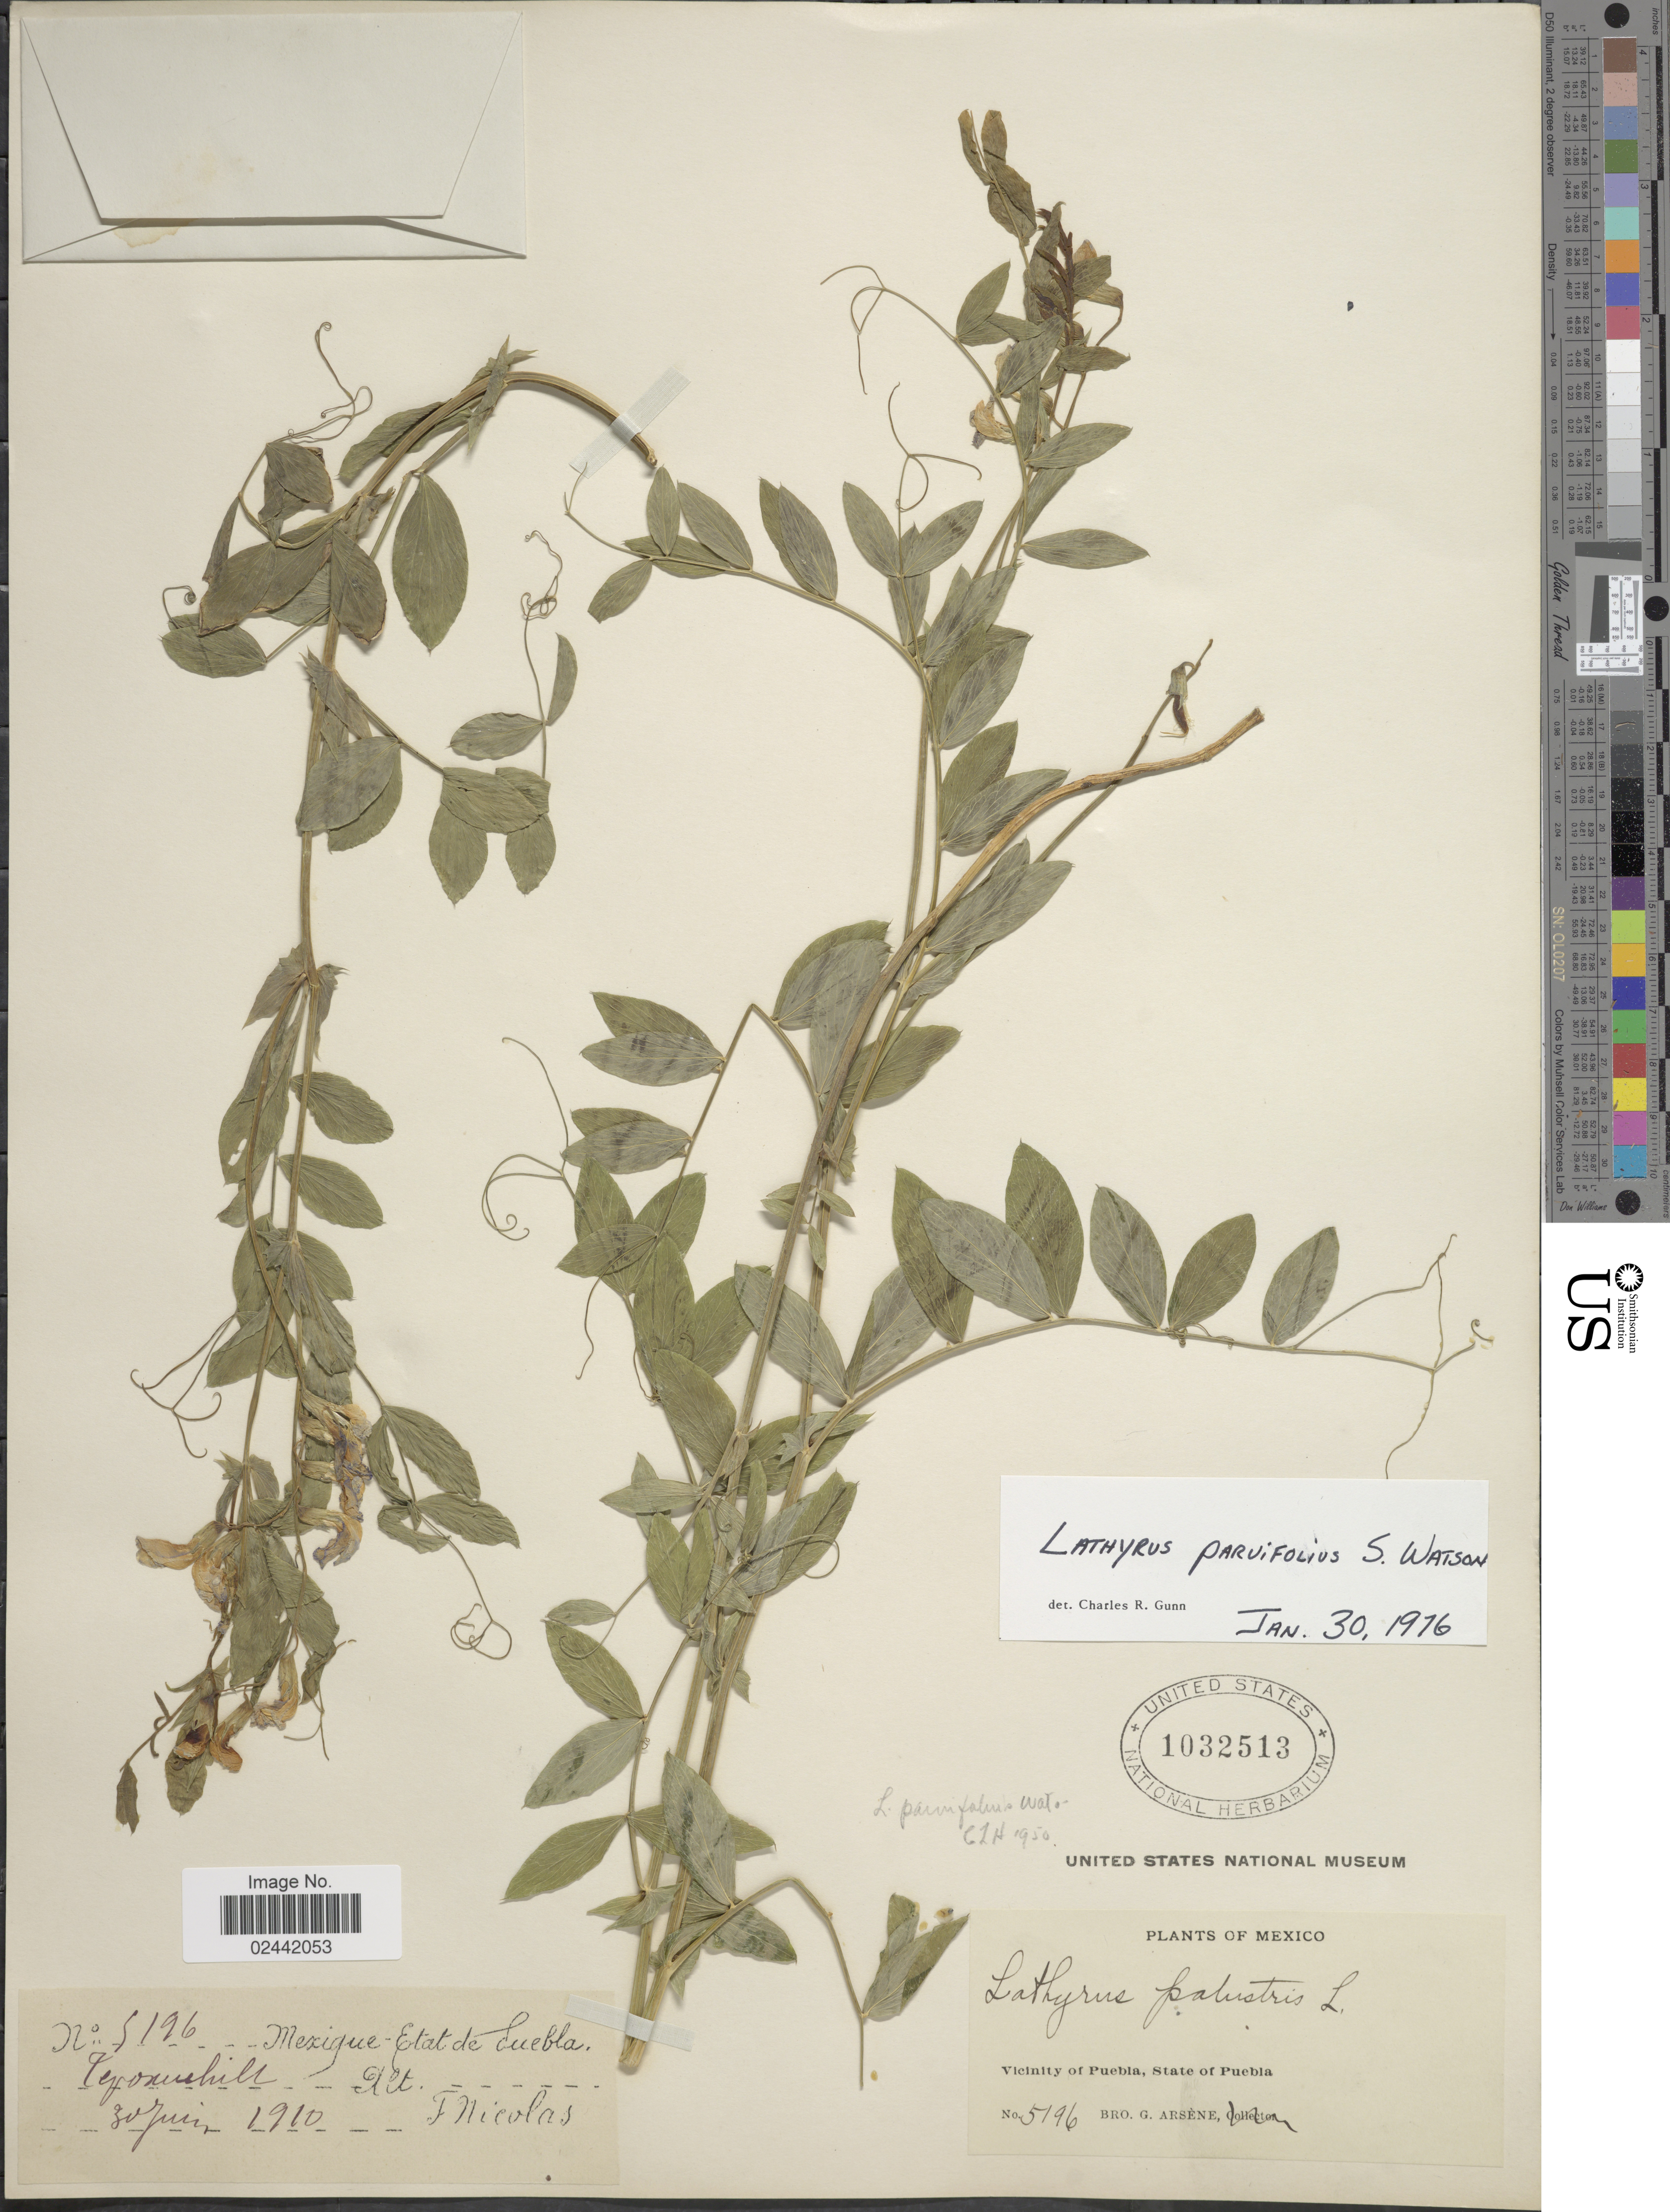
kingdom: Plantae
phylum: Tracheophyta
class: Magnoliopsida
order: Fabales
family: Fabaceae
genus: Lathyrus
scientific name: Lathyrus parvifolius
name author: S. Watson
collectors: F. Nicolas & Bro. G. Arsène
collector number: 5196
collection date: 1910-06-30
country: Mexico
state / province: Puebla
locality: Teponuehill. Vicinity of Puebla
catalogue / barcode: US 1032513